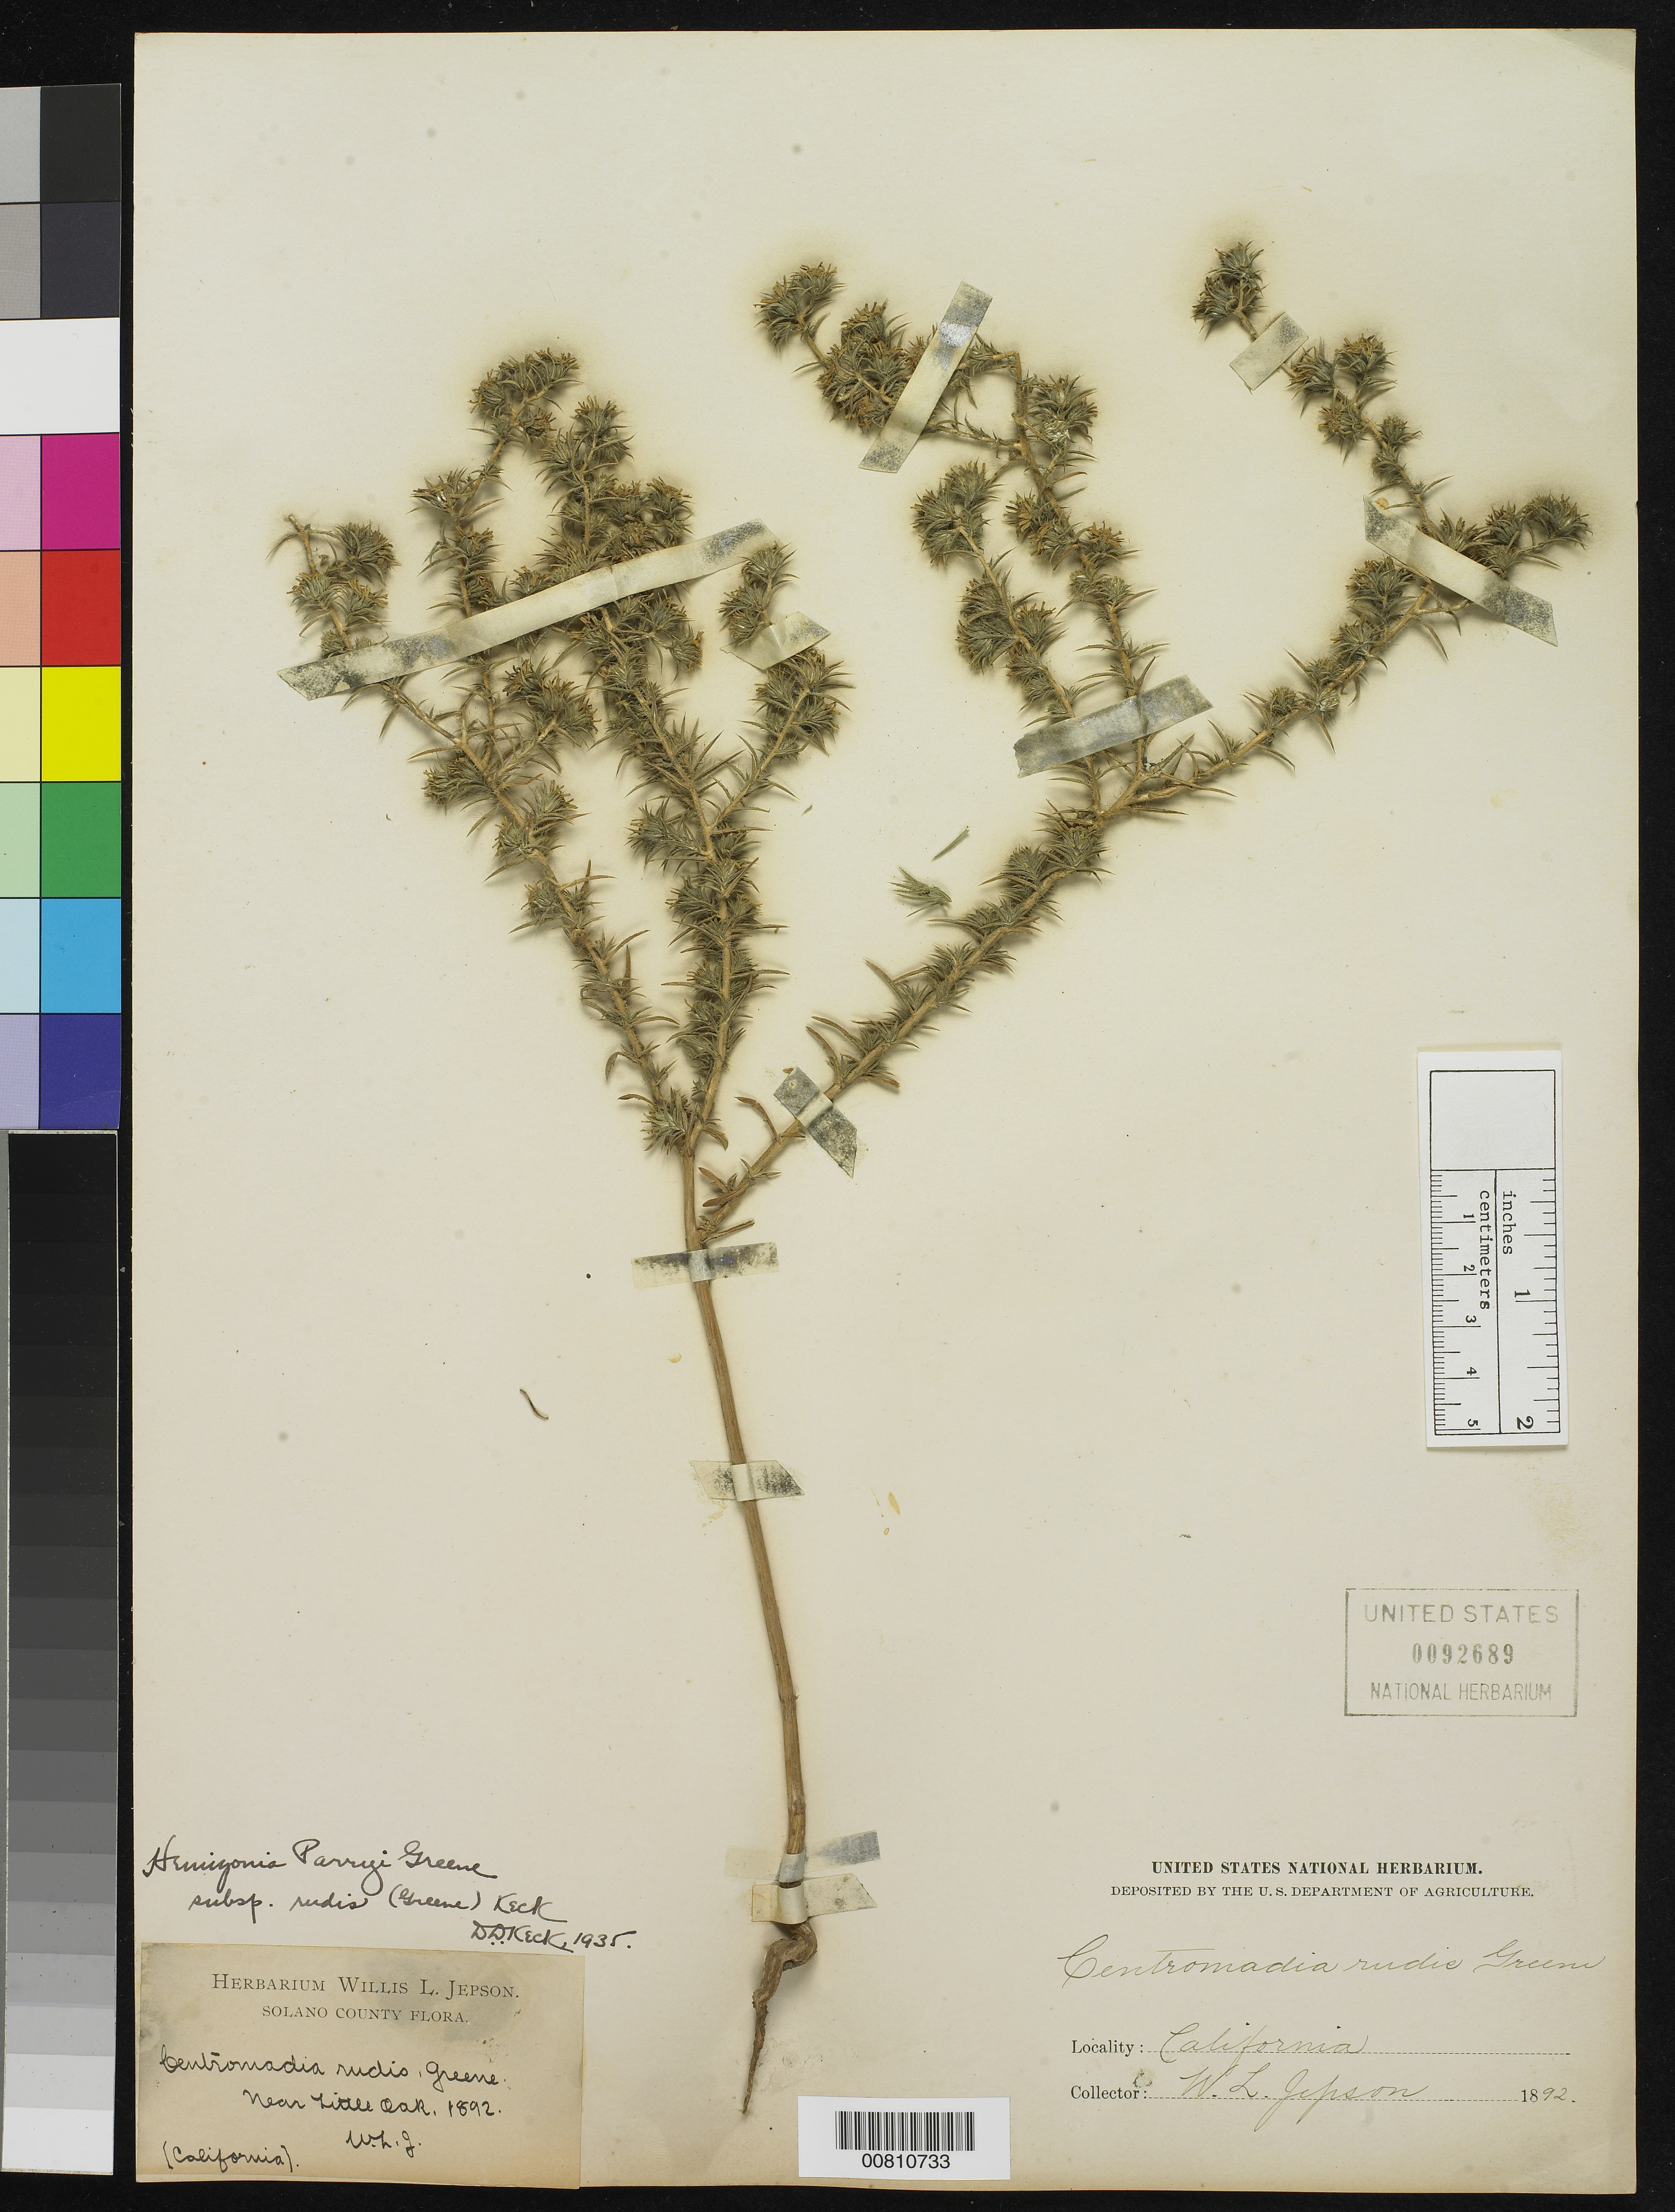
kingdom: Plantae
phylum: Tracheophyta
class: Magnoliopsida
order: Asterales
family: Asteraceae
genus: Centromadia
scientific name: Centromadia rudis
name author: Greene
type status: Possible Syntype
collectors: W. L. Jepson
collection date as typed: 1892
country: United States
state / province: California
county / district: Solano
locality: Near Little Oak.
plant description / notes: Lectotype is Jepson s.n. (20 Aug 1892, Vacaville, Solano County) as designated by B.G. Baldwin, Novon 9: 467 (1999).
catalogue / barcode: US 92689